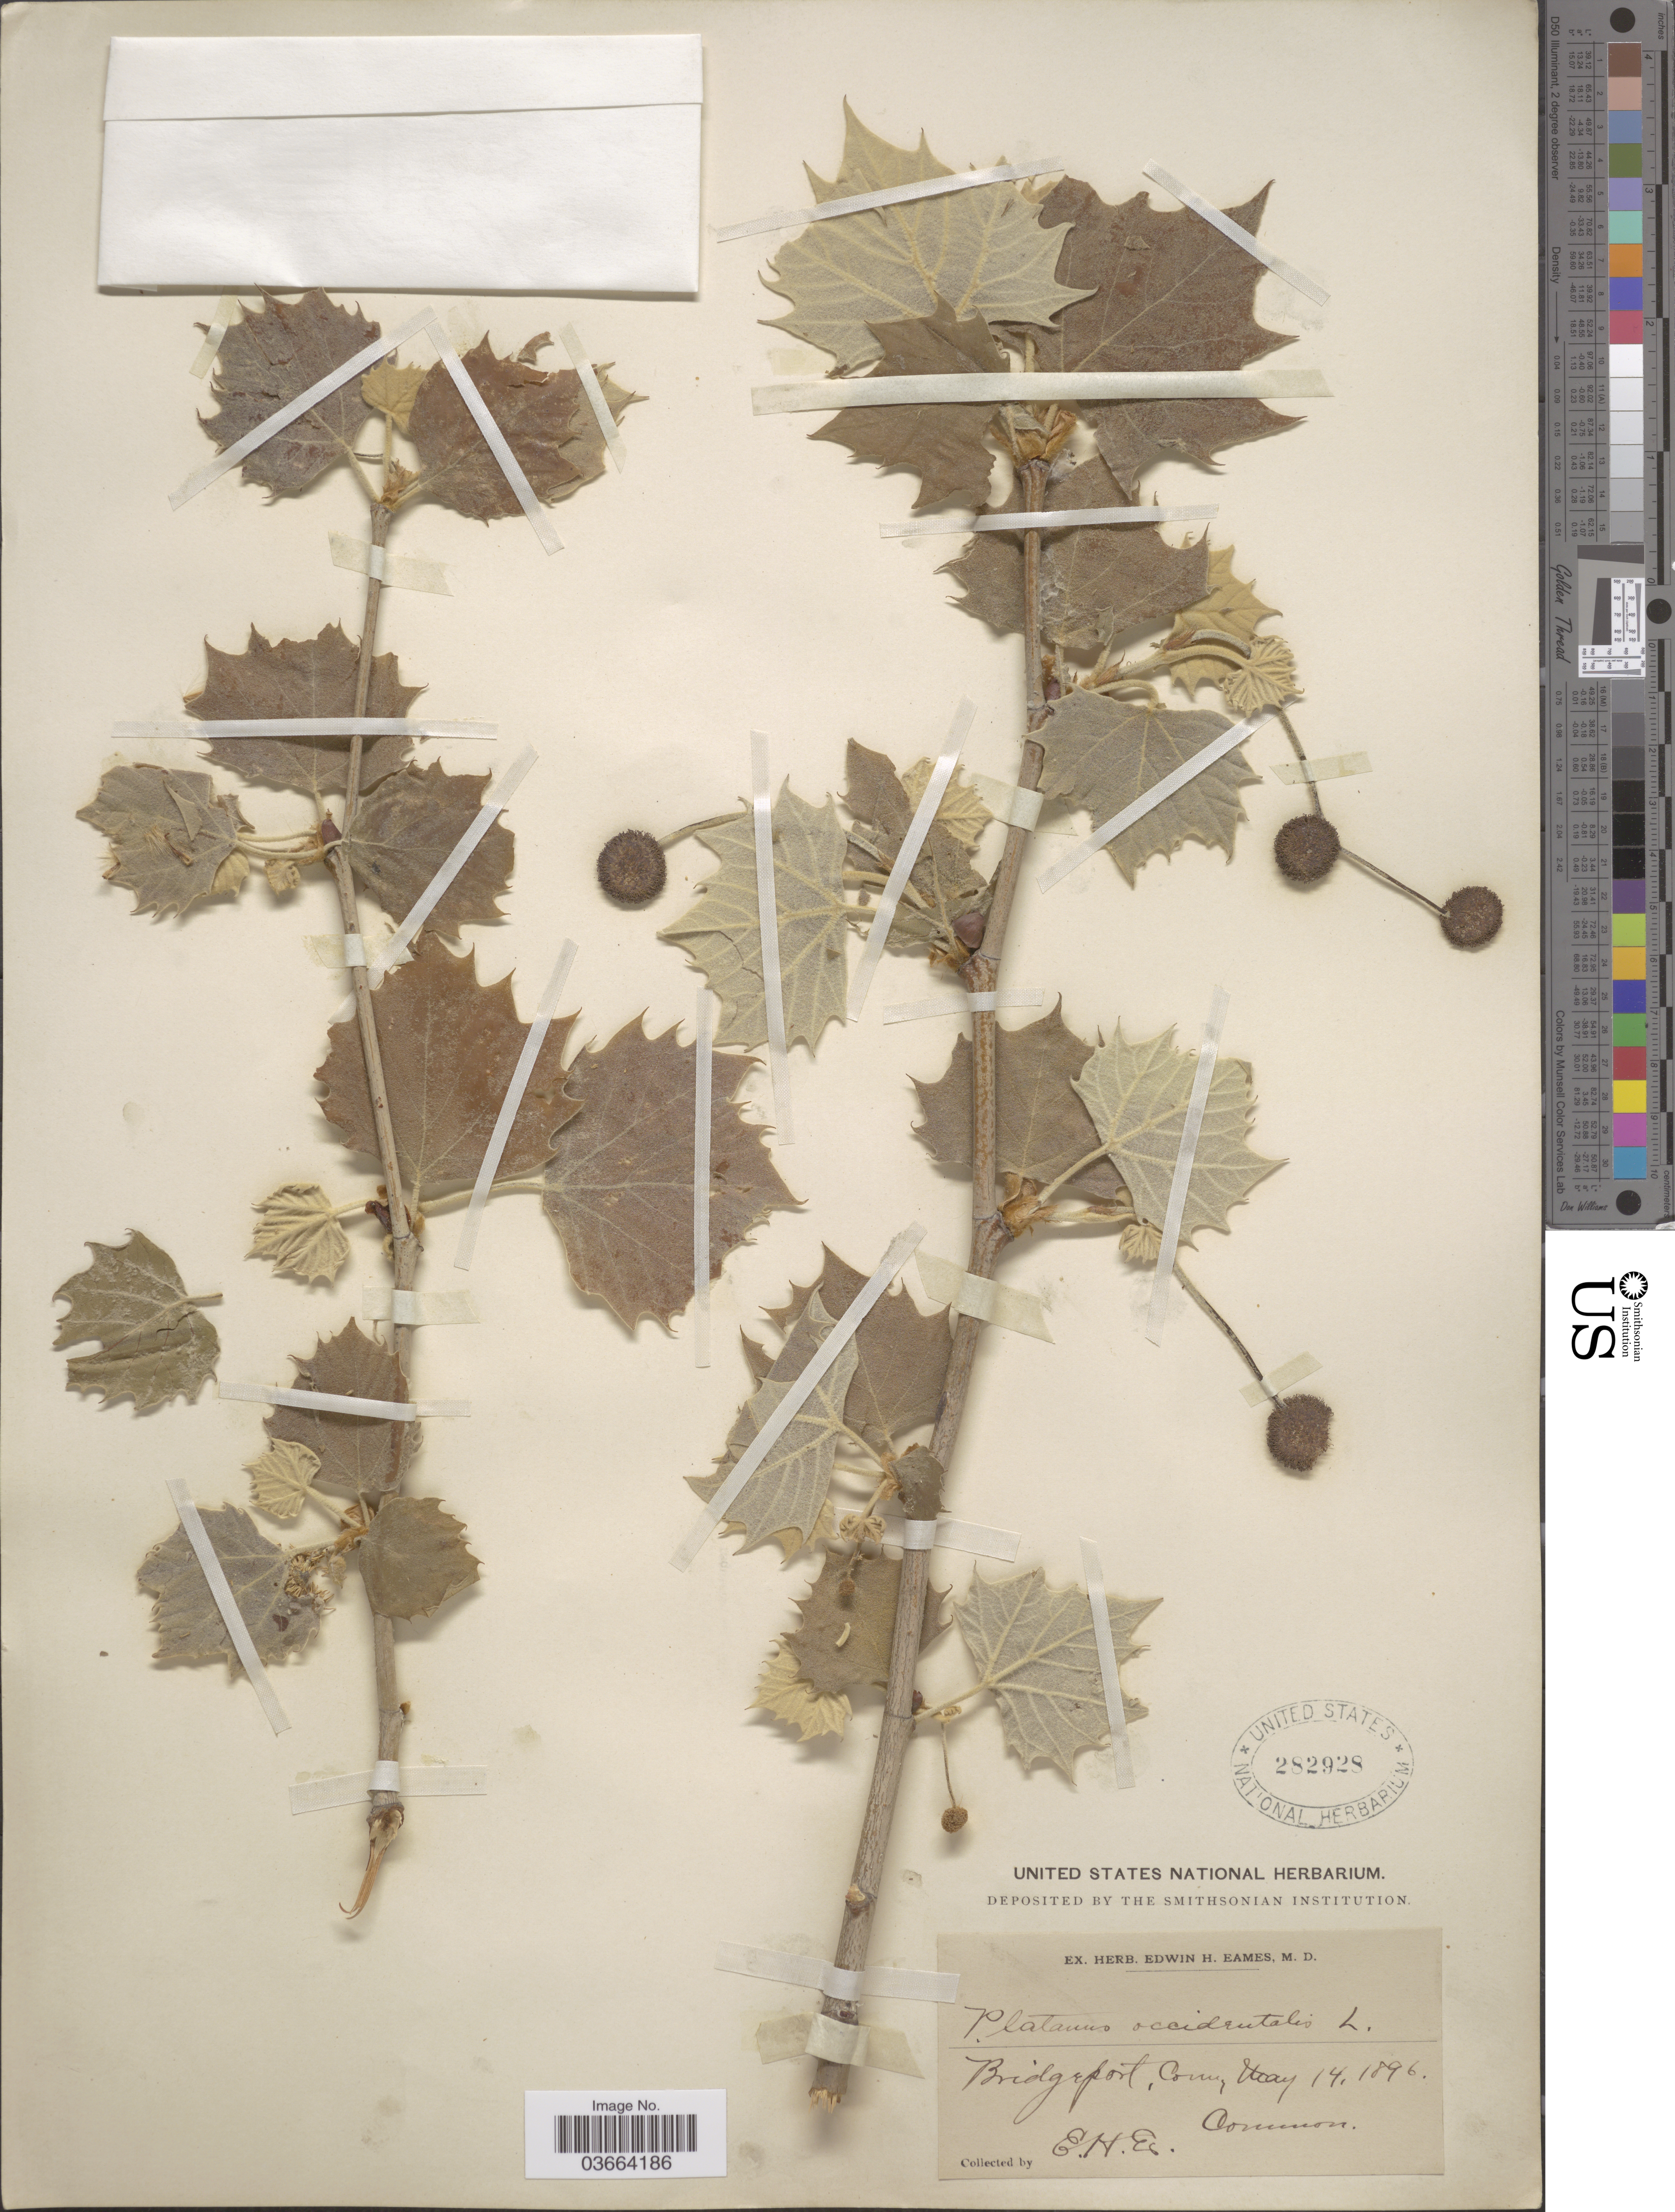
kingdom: Plantae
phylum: Tracheophyta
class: Magnoliopsida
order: Proteales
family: Platanaceae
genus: Platanus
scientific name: Platanus occidentalis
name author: L.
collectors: E. H. Eames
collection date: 1896-05-14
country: United States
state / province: Connecticut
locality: Bridgeport.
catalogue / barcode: US 282928